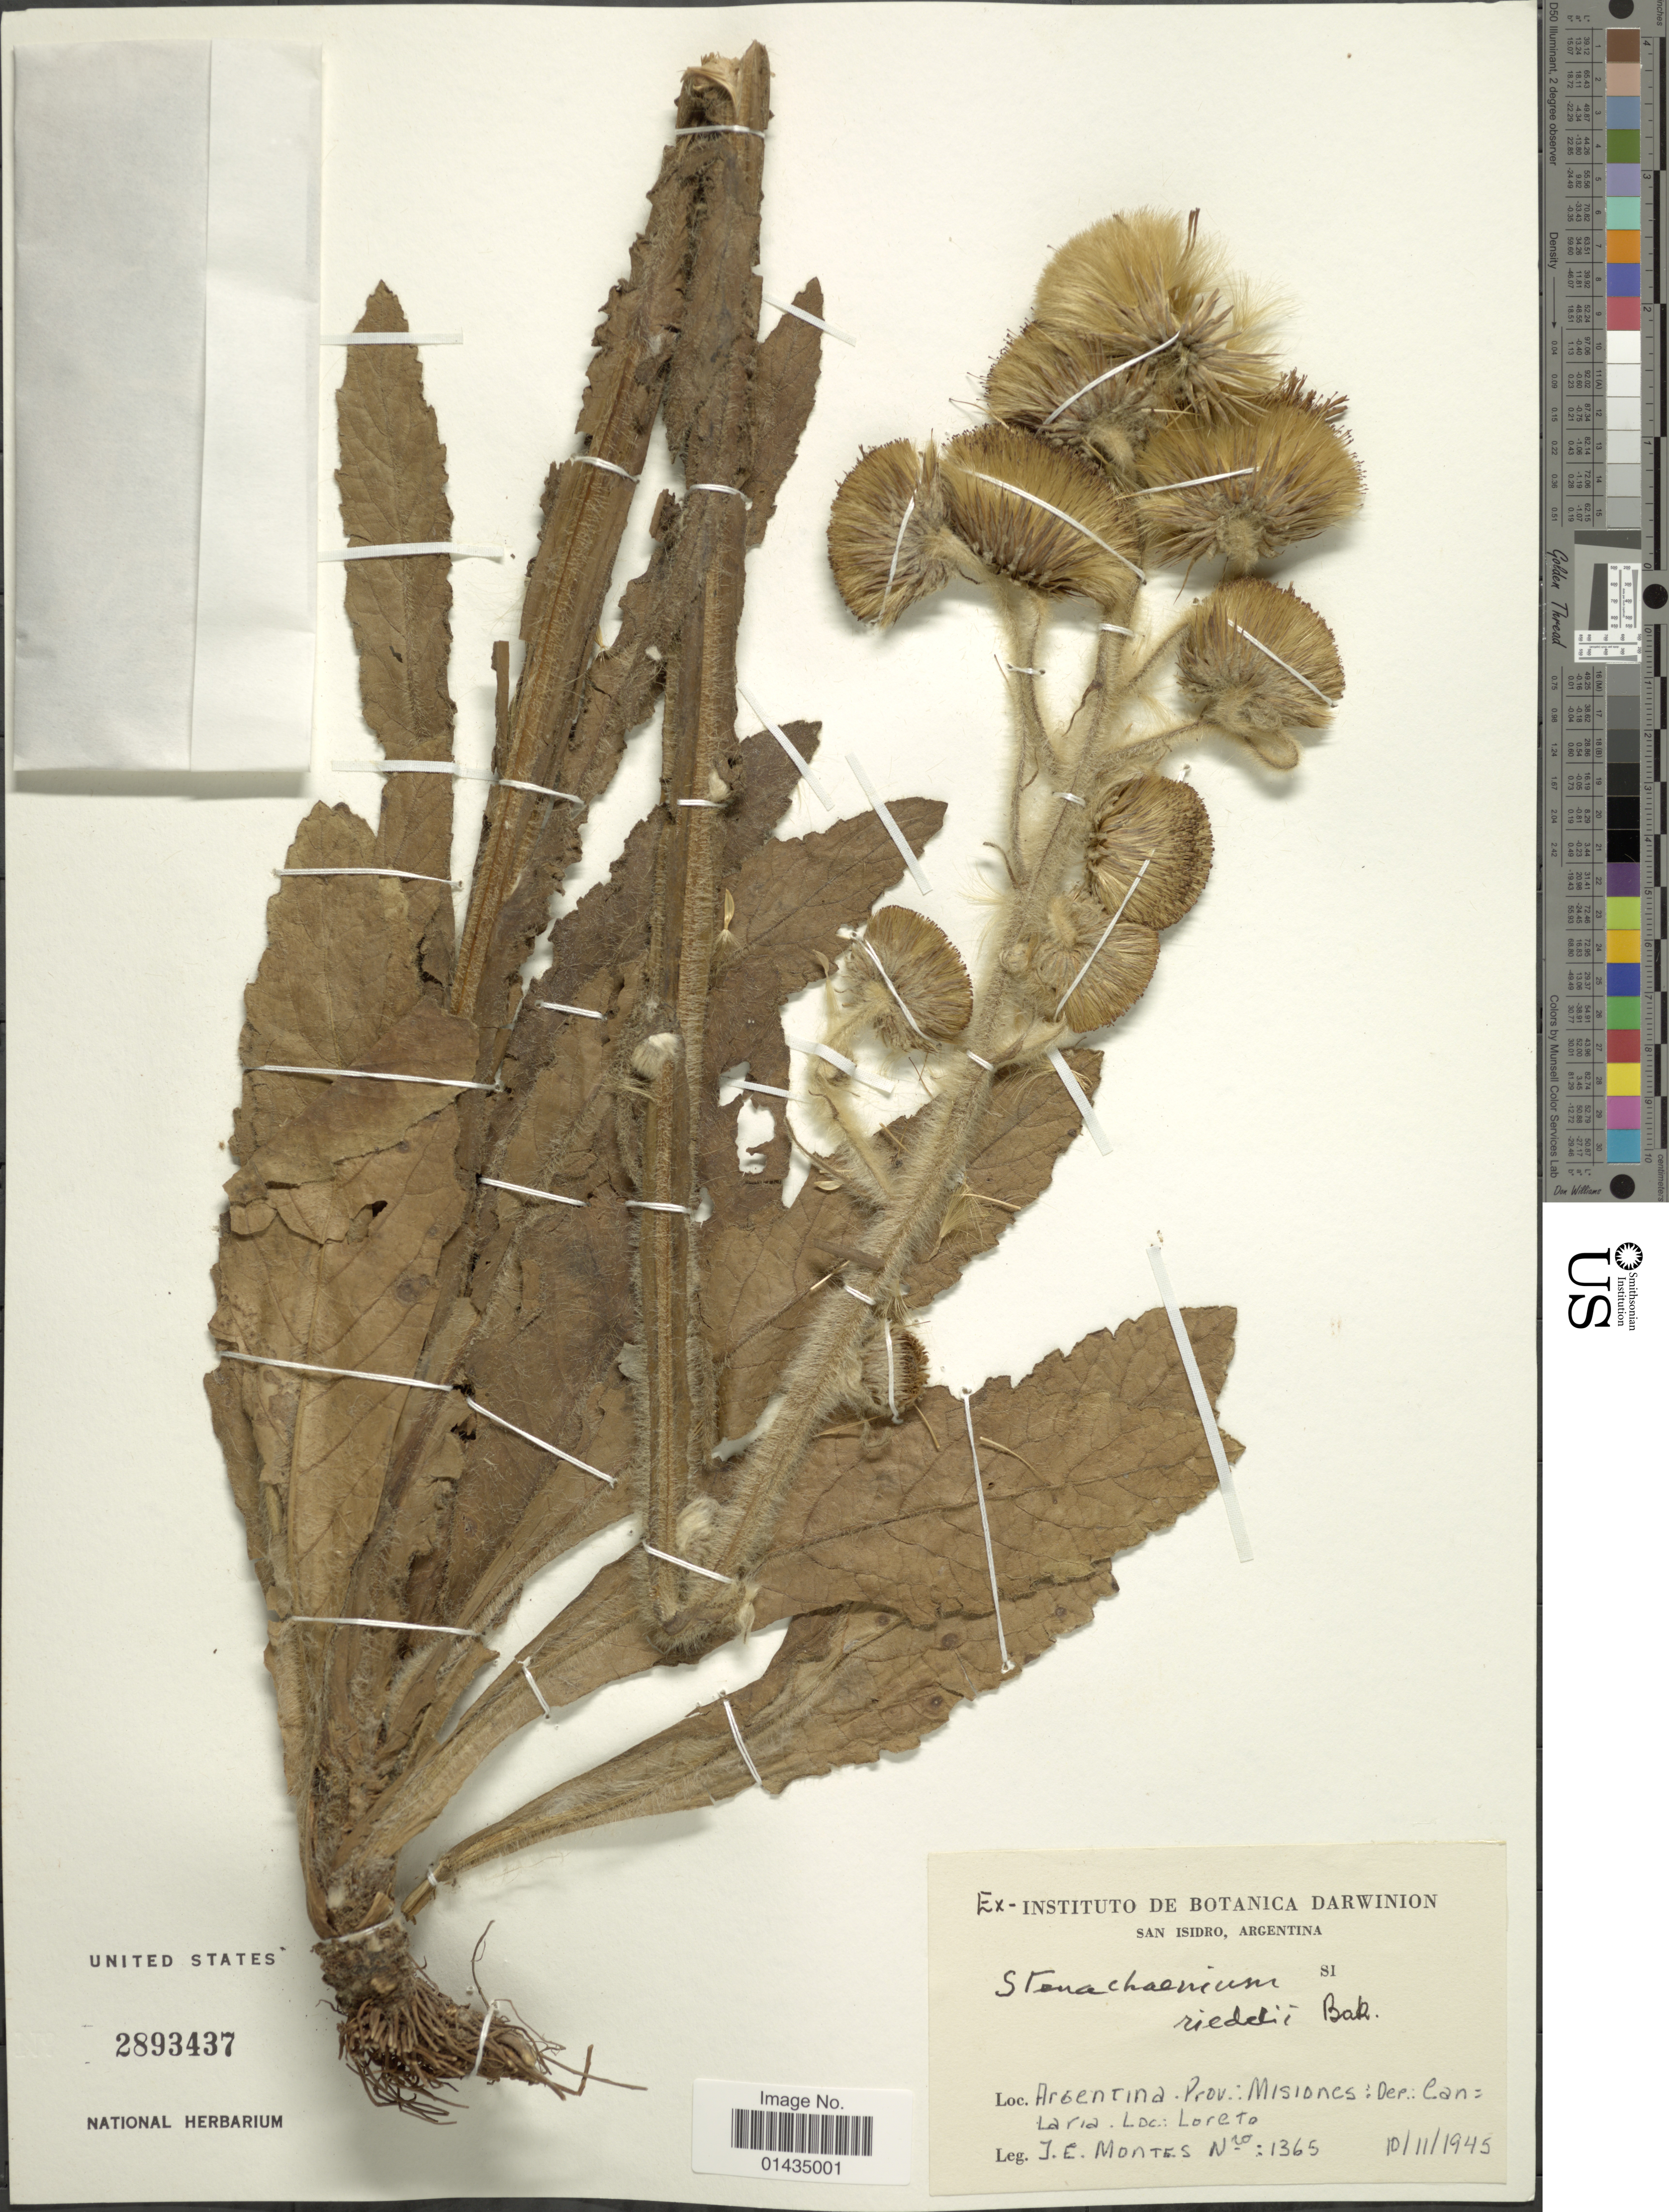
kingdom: Plantae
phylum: Tracheophyta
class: Magnoliopsida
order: Asterales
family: Asteraceae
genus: Stenachaenium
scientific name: Stenachaenium riedelli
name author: Baker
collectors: J. E. Montes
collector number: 1365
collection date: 1945-11-10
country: Argentina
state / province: Misiones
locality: Dep. Can Laria Ldc: Loreto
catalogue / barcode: US 2893437